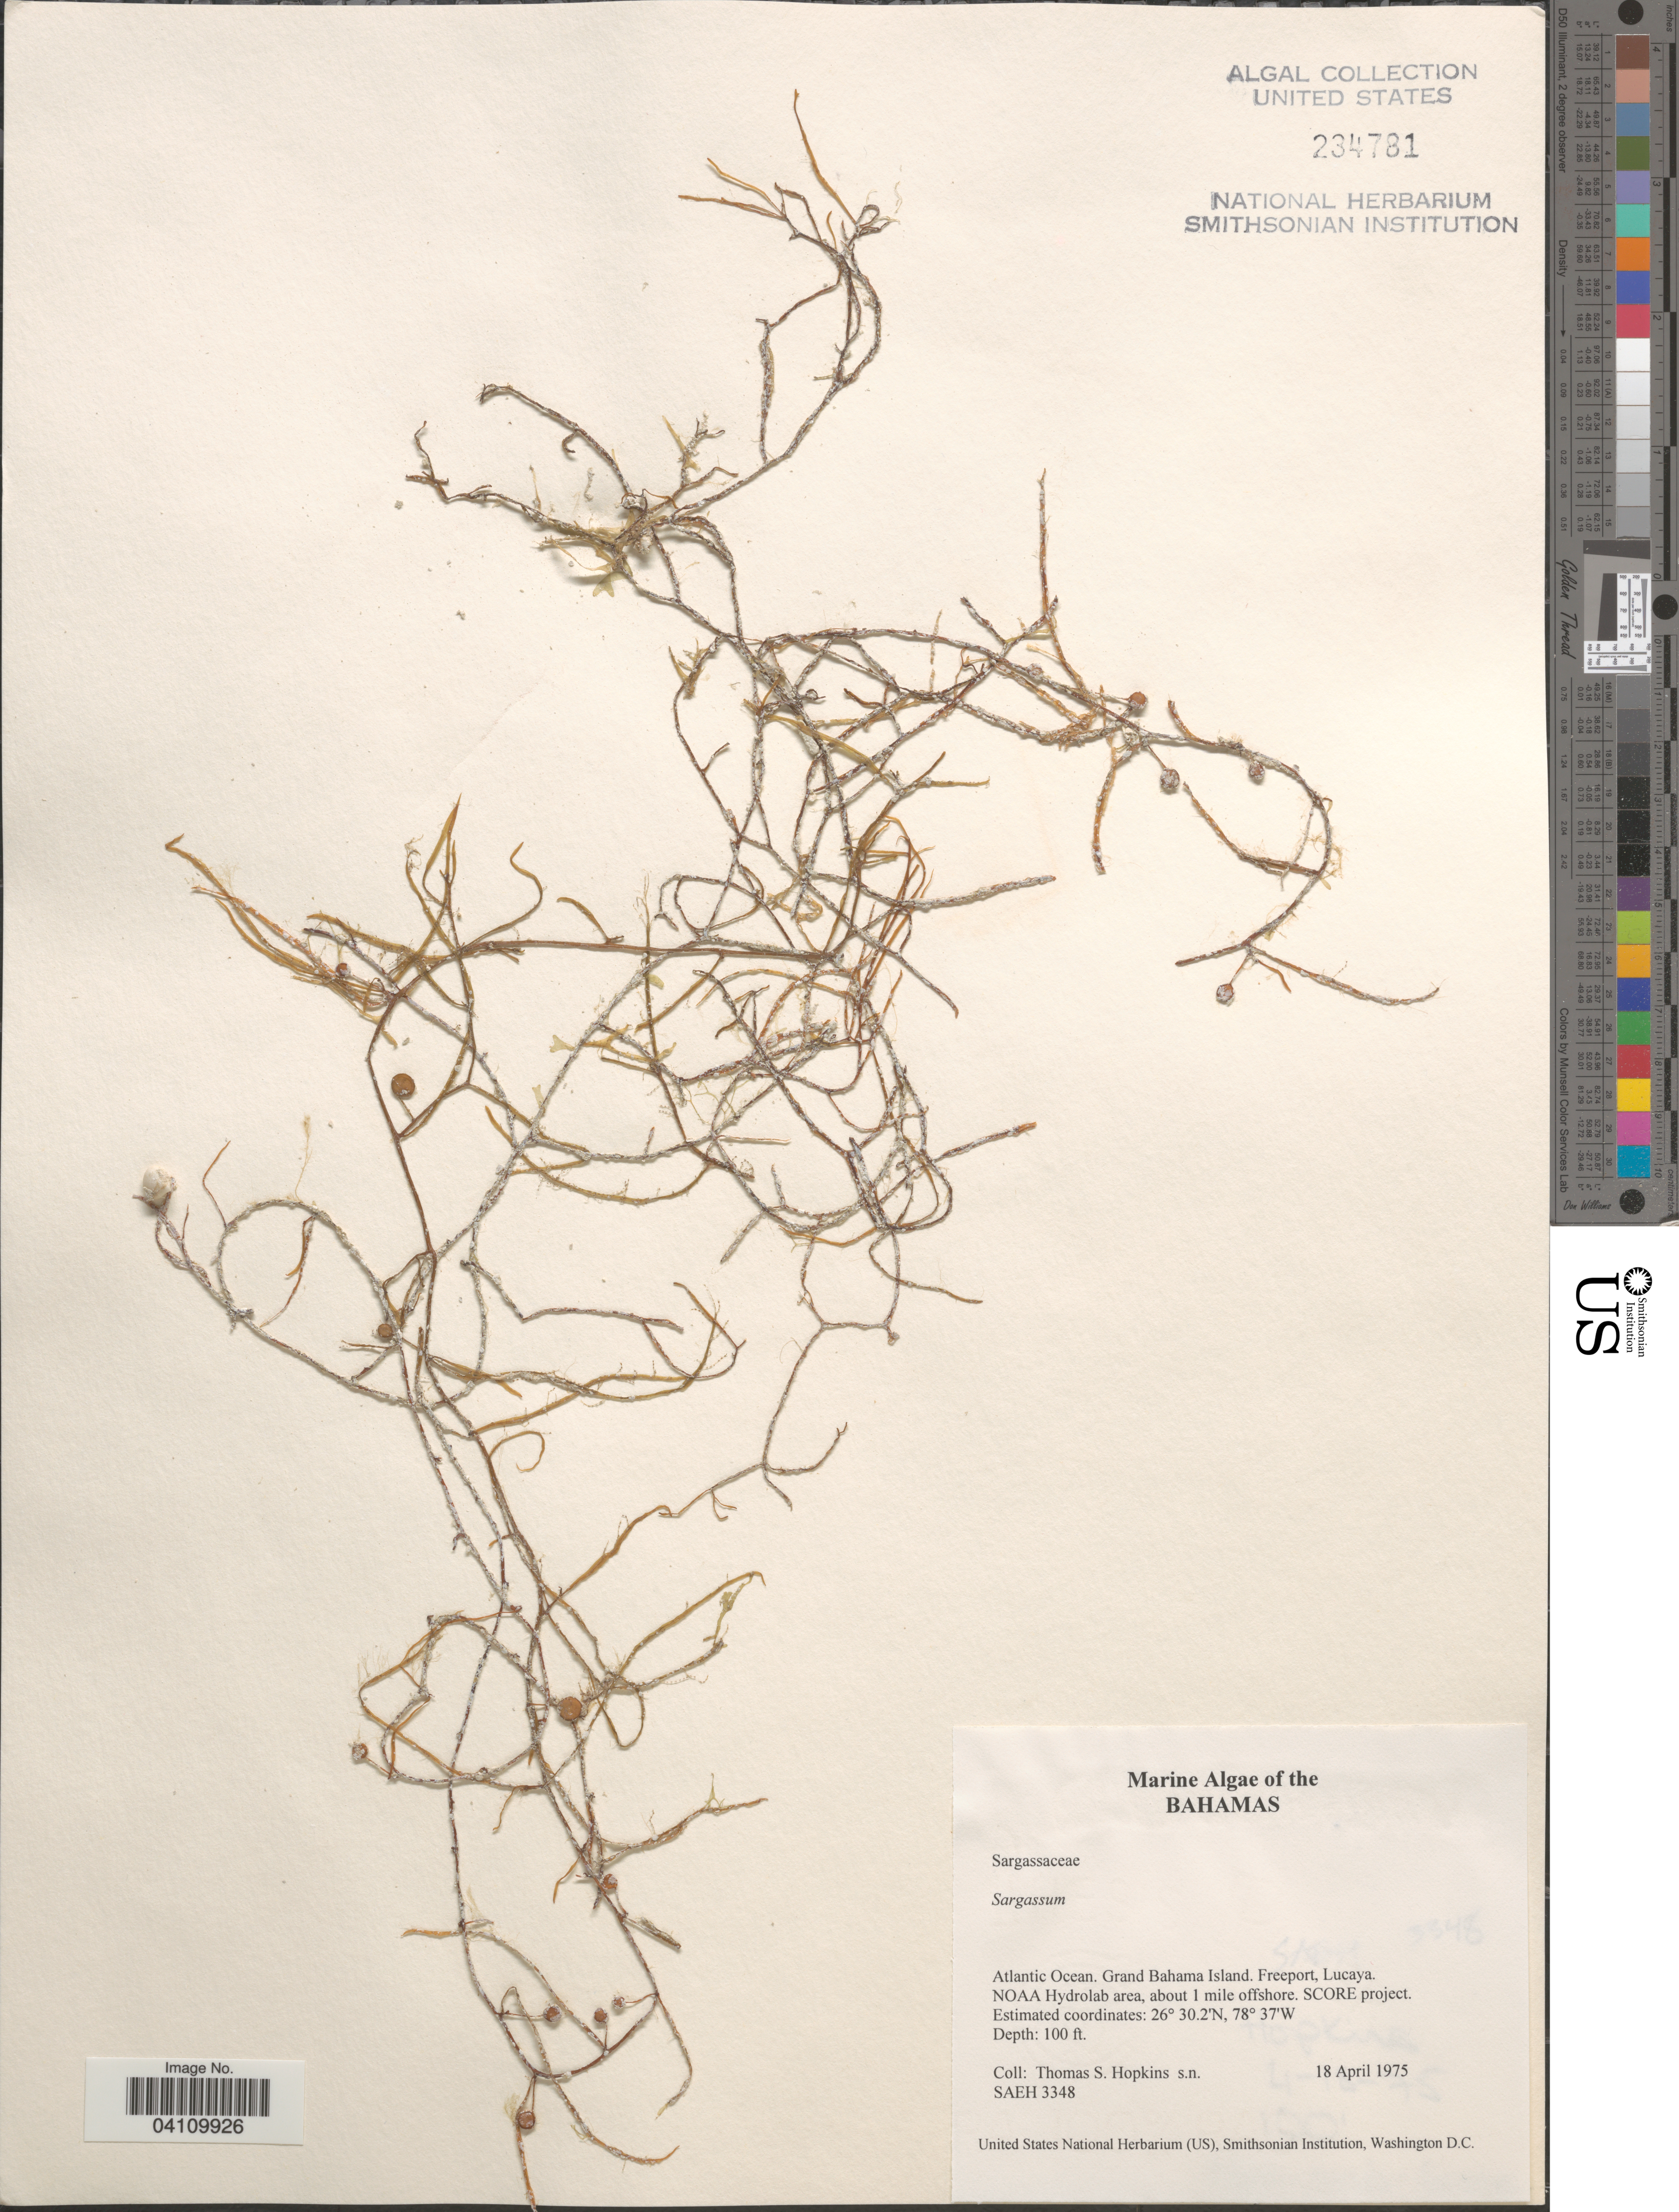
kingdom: Chromista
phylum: Ochrophyta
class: Phaeophyceae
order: Fucales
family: Sargassaceae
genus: Sargassum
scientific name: Sargassum sp.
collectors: T. Hopkins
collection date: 1975-04-18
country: Bahamas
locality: Atlantic Ocean. Grand Bahama Island. Freeport, Lucaya. NOAA Hydrolab area, about 1 mile offshore. SCORE project.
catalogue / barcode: US 234781